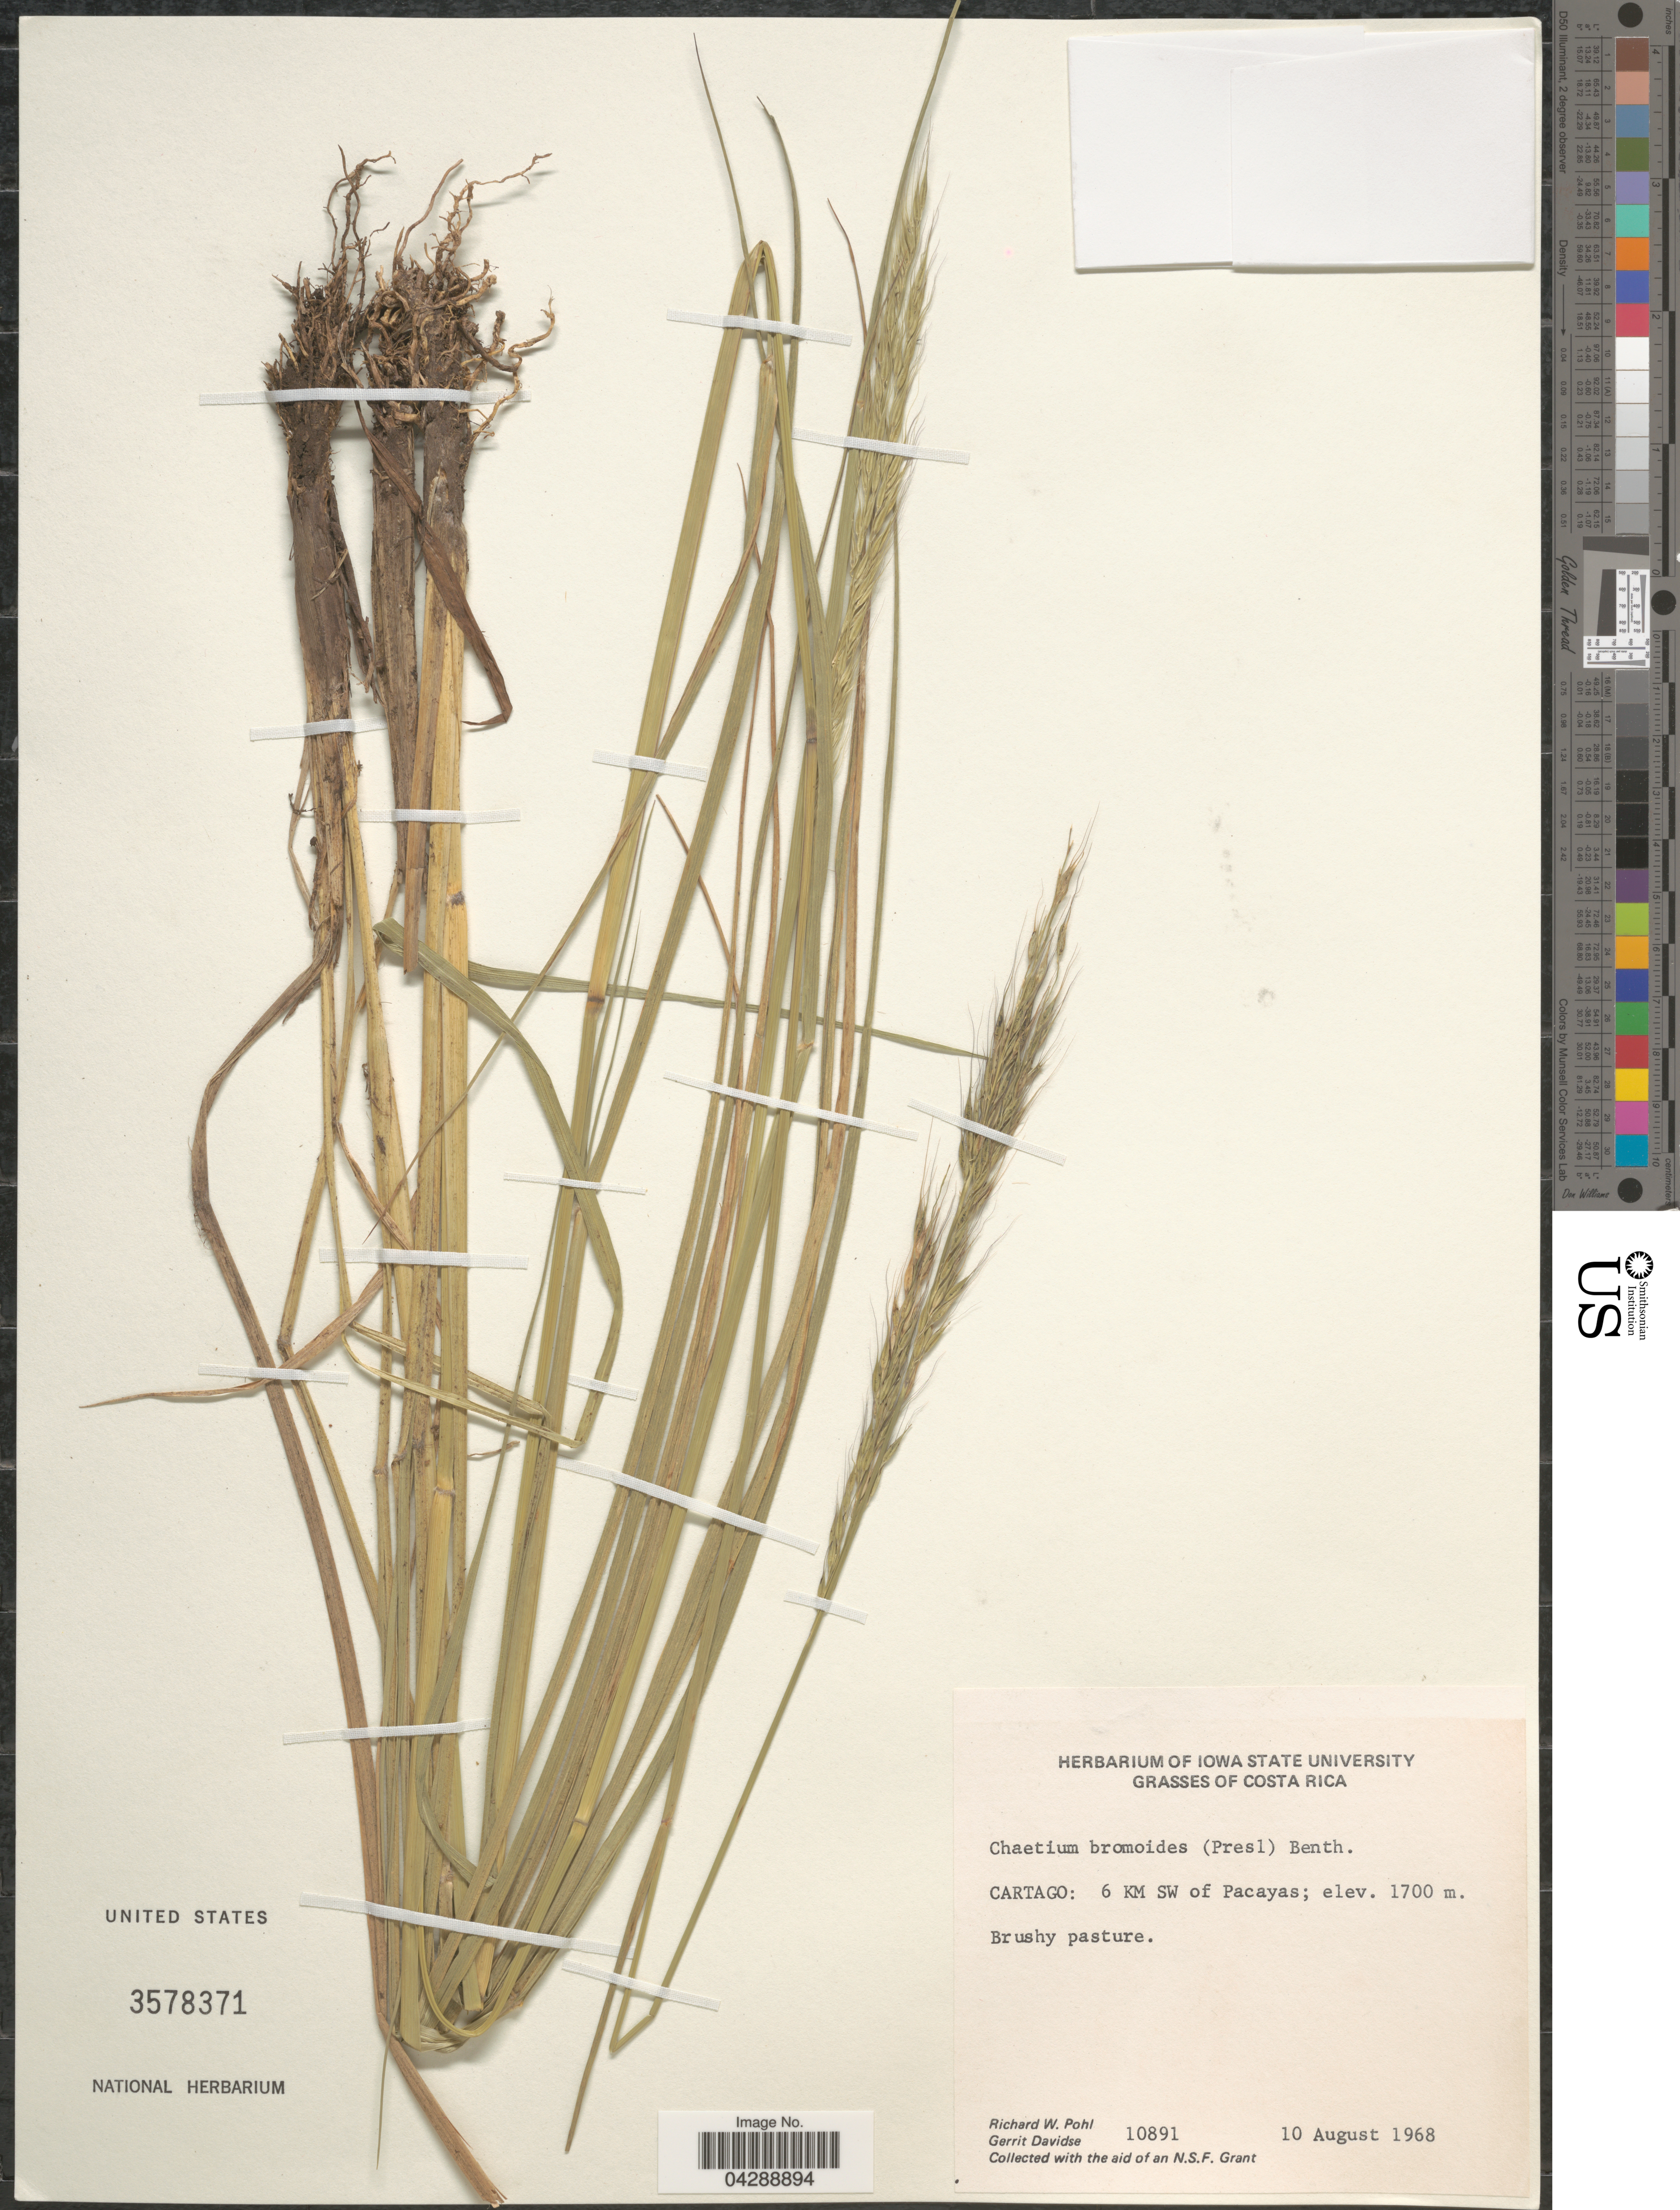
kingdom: Plantae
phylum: Tracheophyta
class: Liliopsida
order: Poales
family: Poaceae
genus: Chaetium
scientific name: Chaetium bromoides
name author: (J. Presl) Benth. ex Hemsl.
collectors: R. W. Pohl & G. Davidse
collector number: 10891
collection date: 1968-08-10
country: Costa Rica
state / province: Cartago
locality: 6 km SW of Pacayas.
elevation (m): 1700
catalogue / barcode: US 3578371